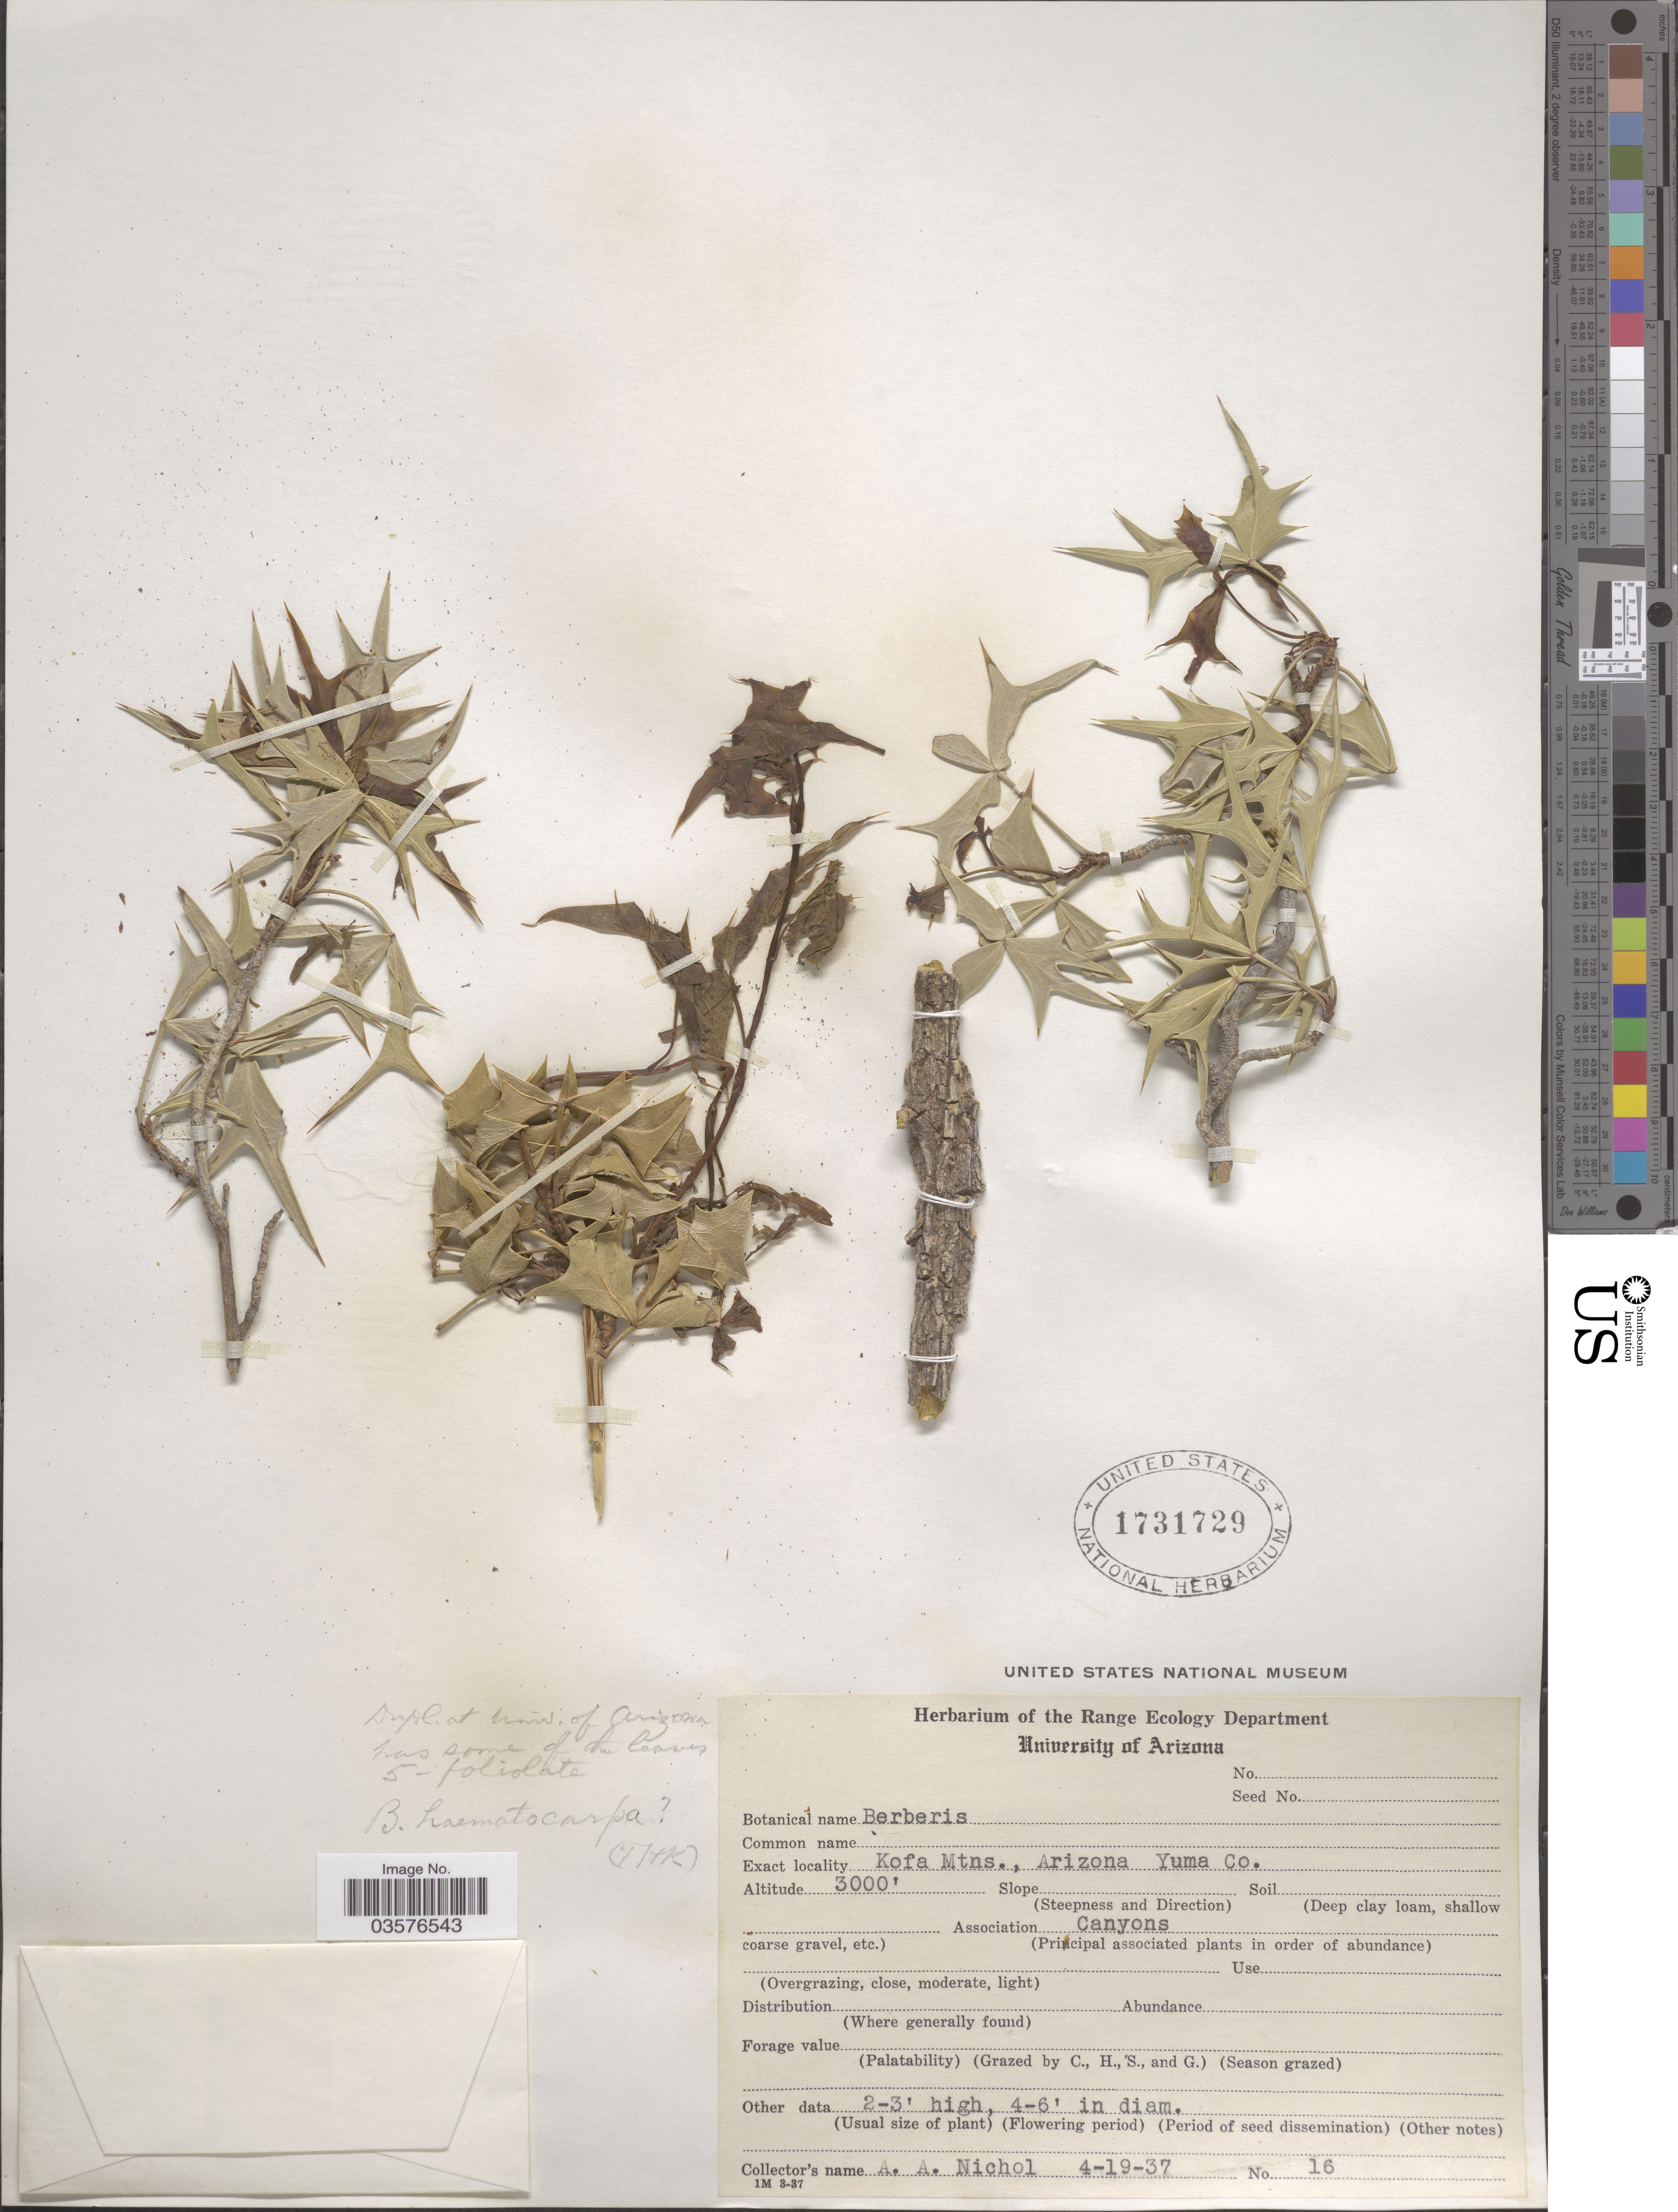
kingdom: Plantae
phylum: Tracheophyta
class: Magnoliopsida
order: Ranunculales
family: Berberidaceae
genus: Mahonia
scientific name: Mahonia haematocarpa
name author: (Wooton) Fedde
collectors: A. Nichol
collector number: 16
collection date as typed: Transcribed d/m/y: 19/4/37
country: United States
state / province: Arizona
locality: Kofa Mtns. Yuma Co.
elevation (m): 914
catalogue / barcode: US 1731729